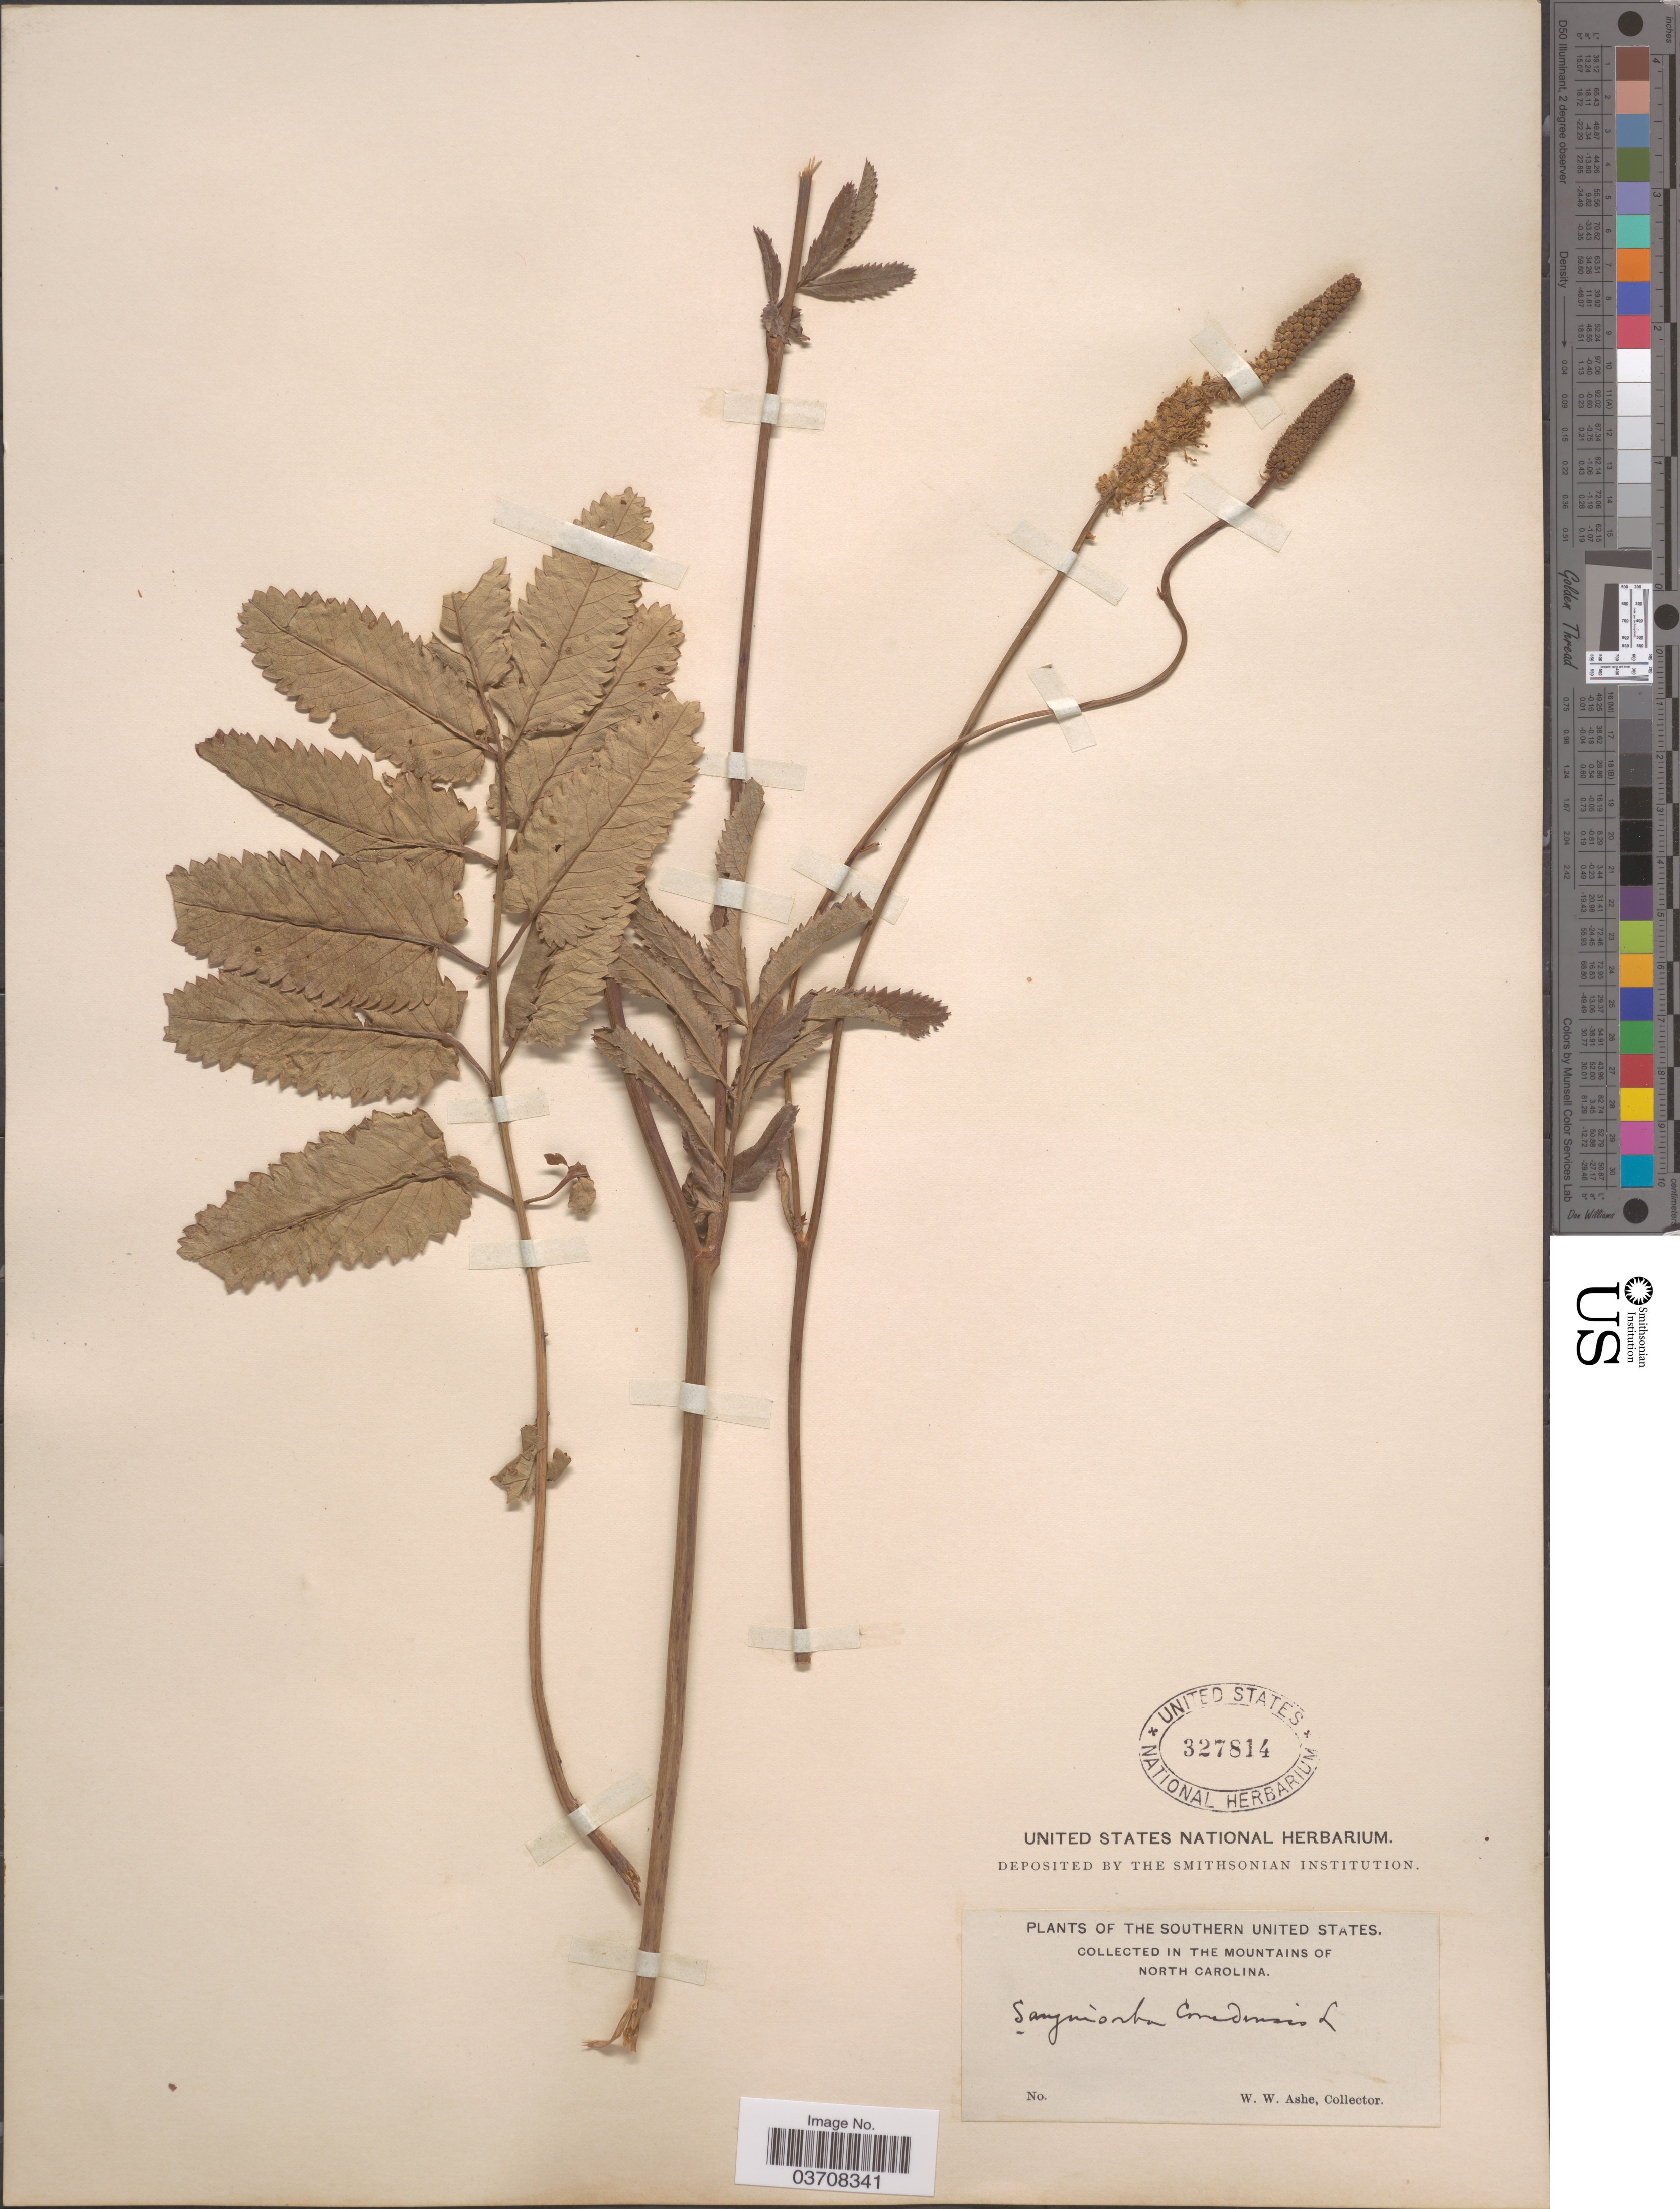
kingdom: Plantae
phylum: Tracheophyta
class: Magnoliopsida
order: Rosales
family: Rosaceae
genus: Sanguisorba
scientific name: Sanguisorba canadensis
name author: L.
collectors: W. W. Ashe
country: United States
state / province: North Carolina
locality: The Southern United States. In the mountains of North Carolina.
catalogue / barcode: US 327814